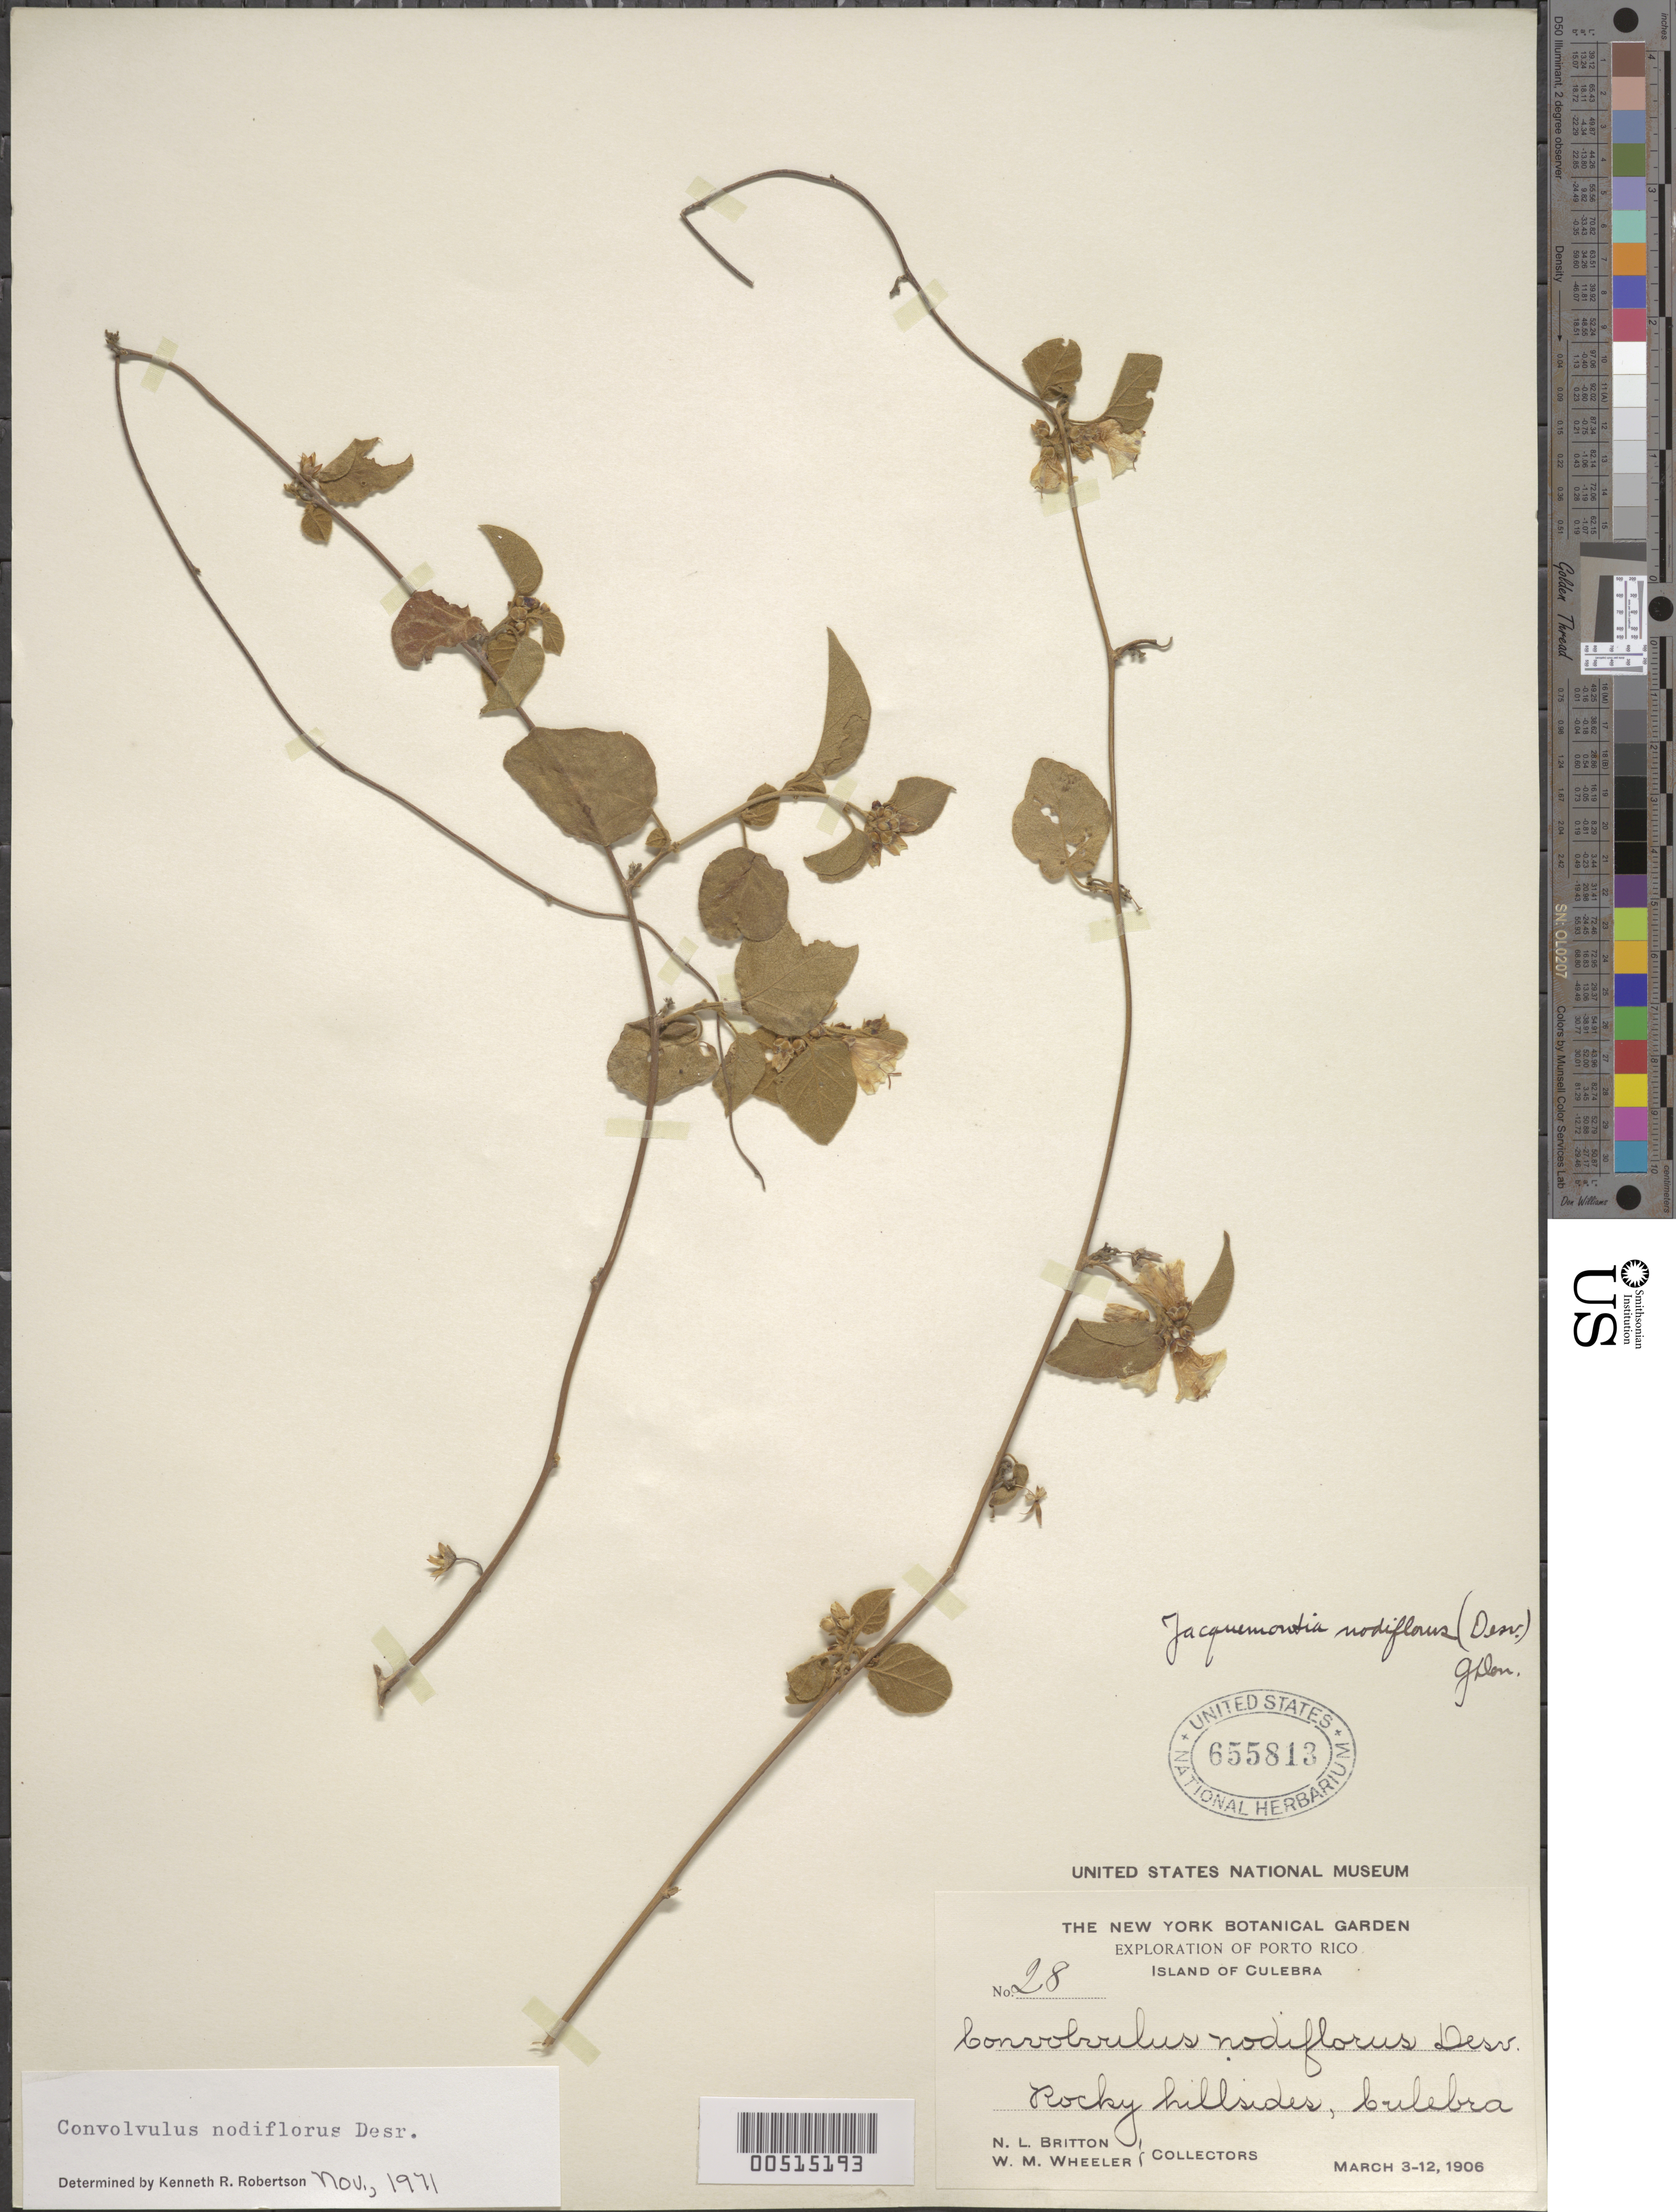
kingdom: Plantae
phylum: Tracheophyta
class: Magnoliopsida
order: Solanales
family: Convolvulaceae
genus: Convolvulus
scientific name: Convolvulus nodiflorus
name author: Desr.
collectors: N. Britton & W. Wheeler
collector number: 28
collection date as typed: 03 Mar 1906 to 12 Mar 1906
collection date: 1906-03-03/1906-03-12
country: Puerto Rico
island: Greater Antilles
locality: Culebra Island: Rocky hillside.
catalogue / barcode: US 655813